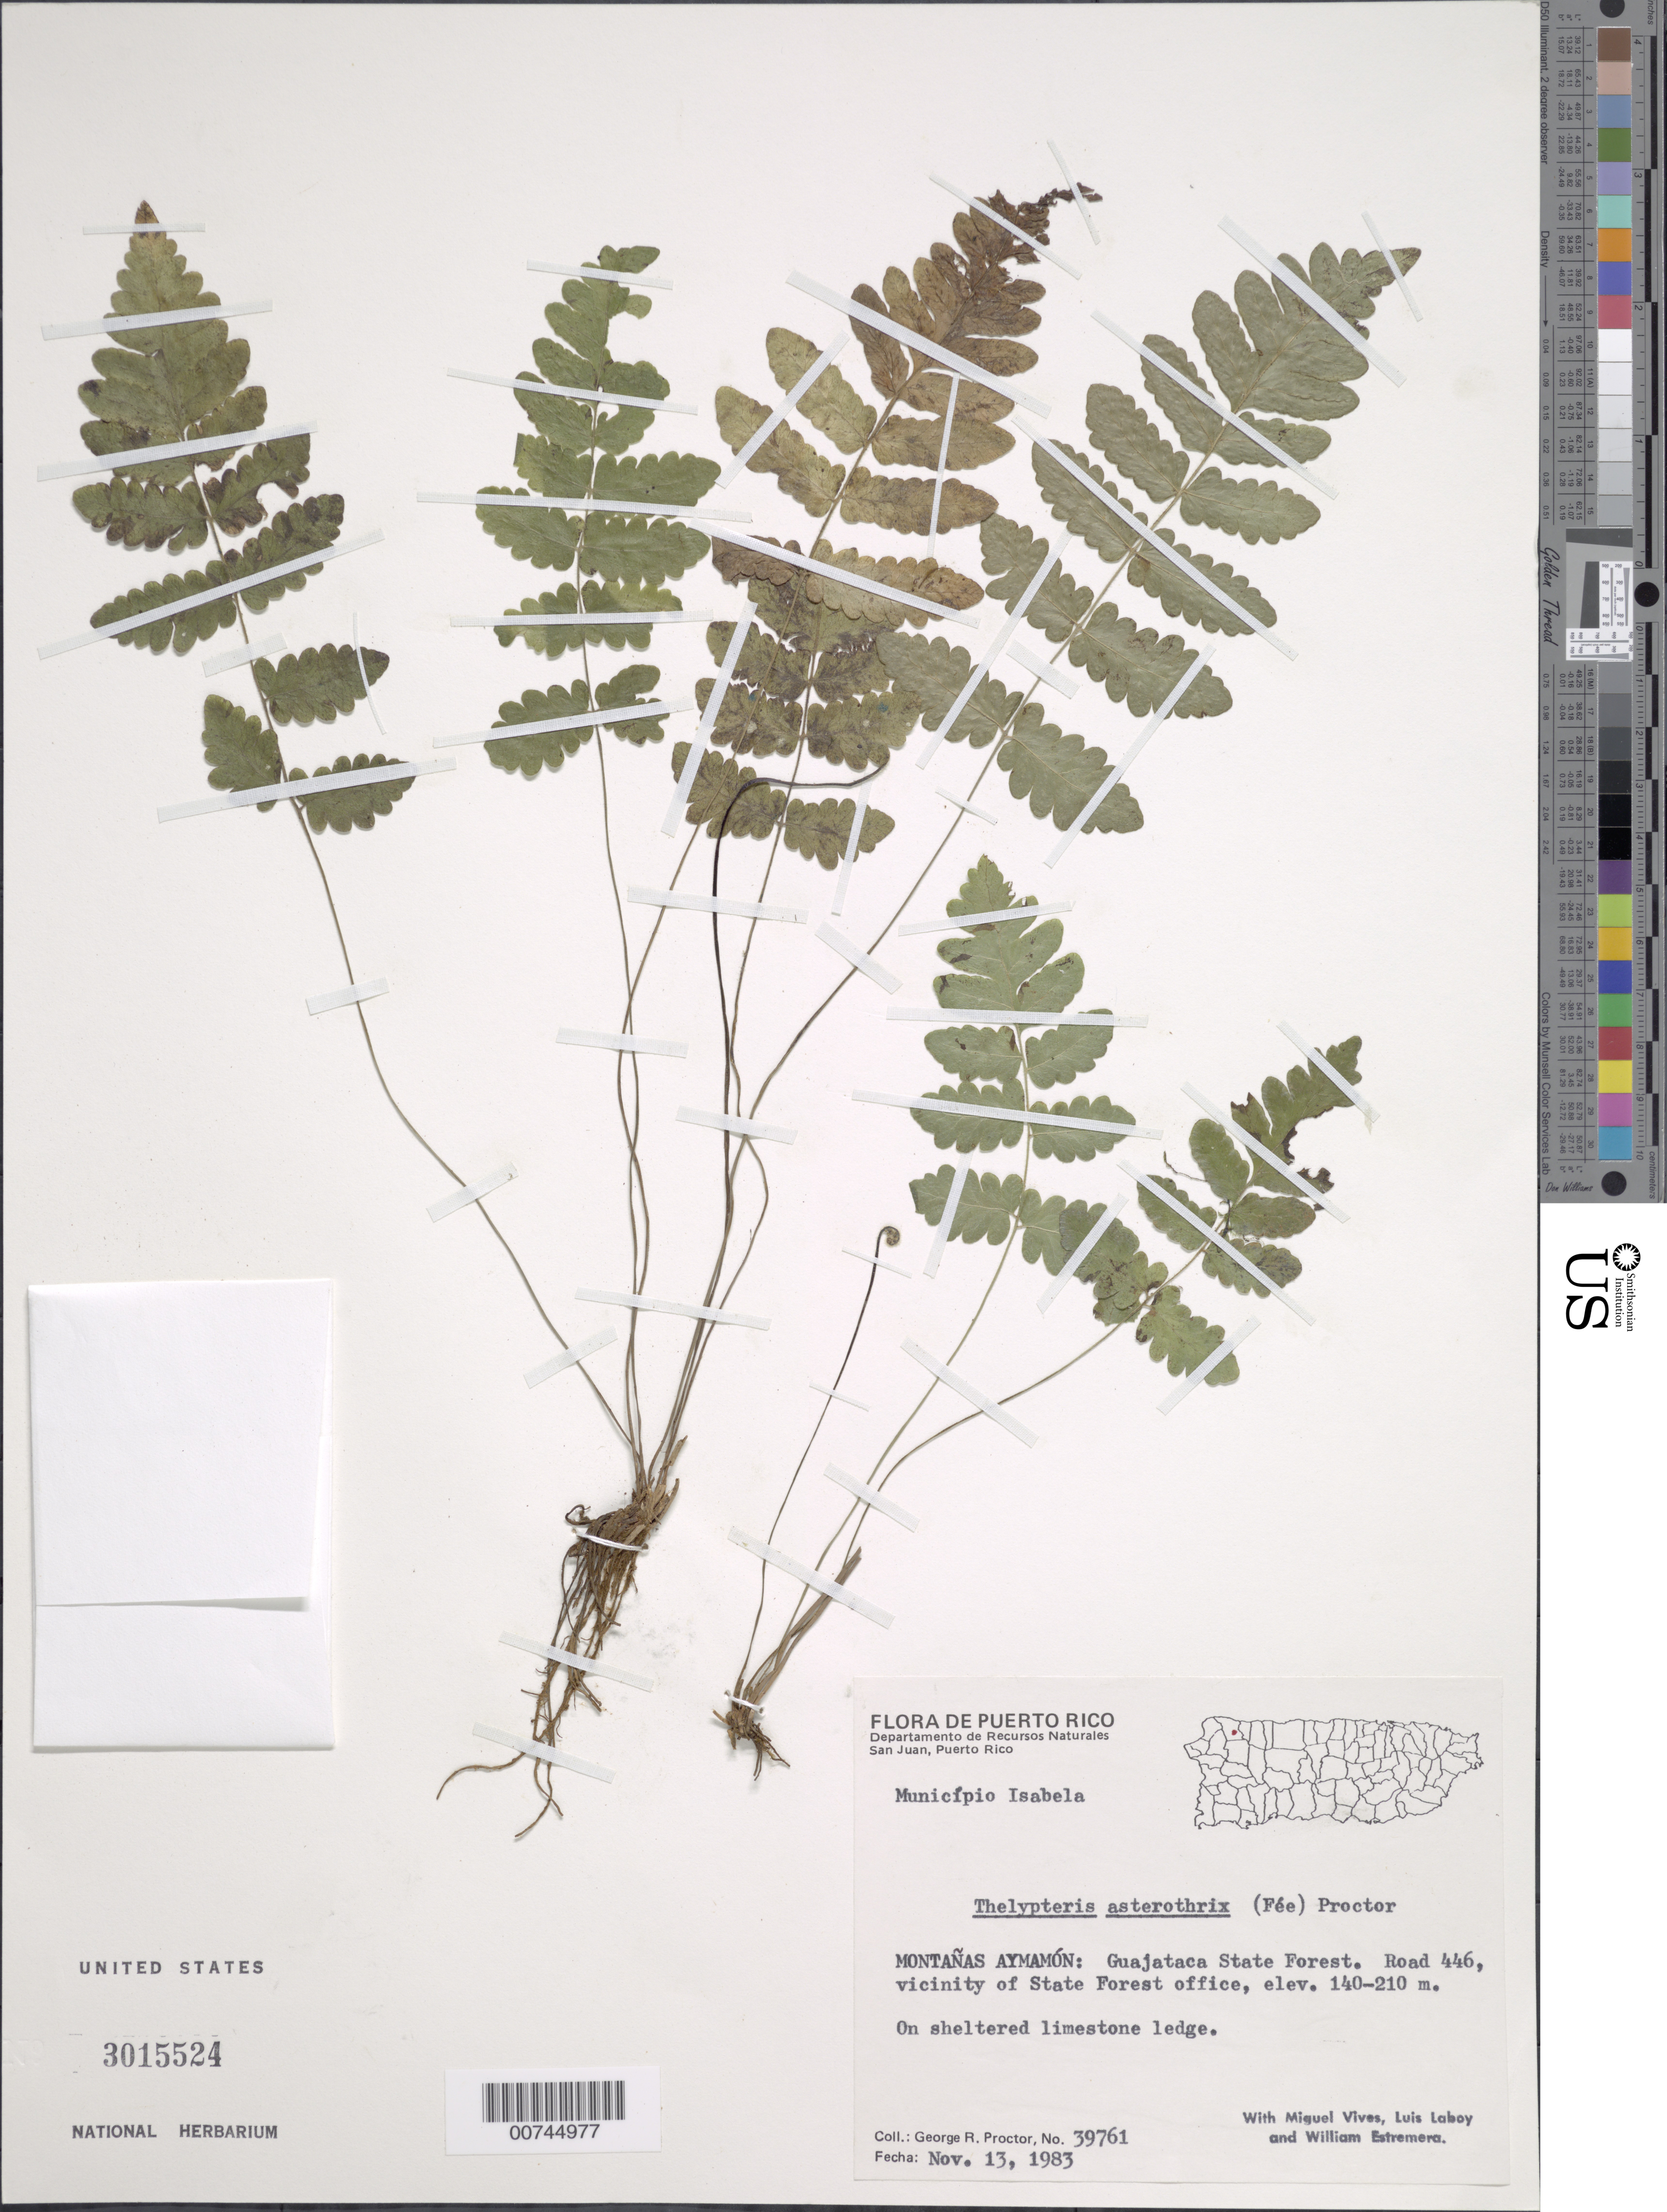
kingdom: Plantae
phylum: Tracheophyta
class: Polypodiopsida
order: Polypodiales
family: Thelypteridaceae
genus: Goniopteris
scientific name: Goniopteris pellita (Willd.) comb. nov., ined 2015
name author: (Willd.)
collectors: G. R. Proctor, M. Vives, L. Laboy & W. Estremera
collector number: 39761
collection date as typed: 13 Nov 1983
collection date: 1983-11-13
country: Puerto Rico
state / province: Isabela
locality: Montañas Aymamón: Gajataca State Forest. Road 446, c\vicinity of State Forest Office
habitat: On sheltered limestone ledge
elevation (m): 140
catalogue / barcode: US 3015524